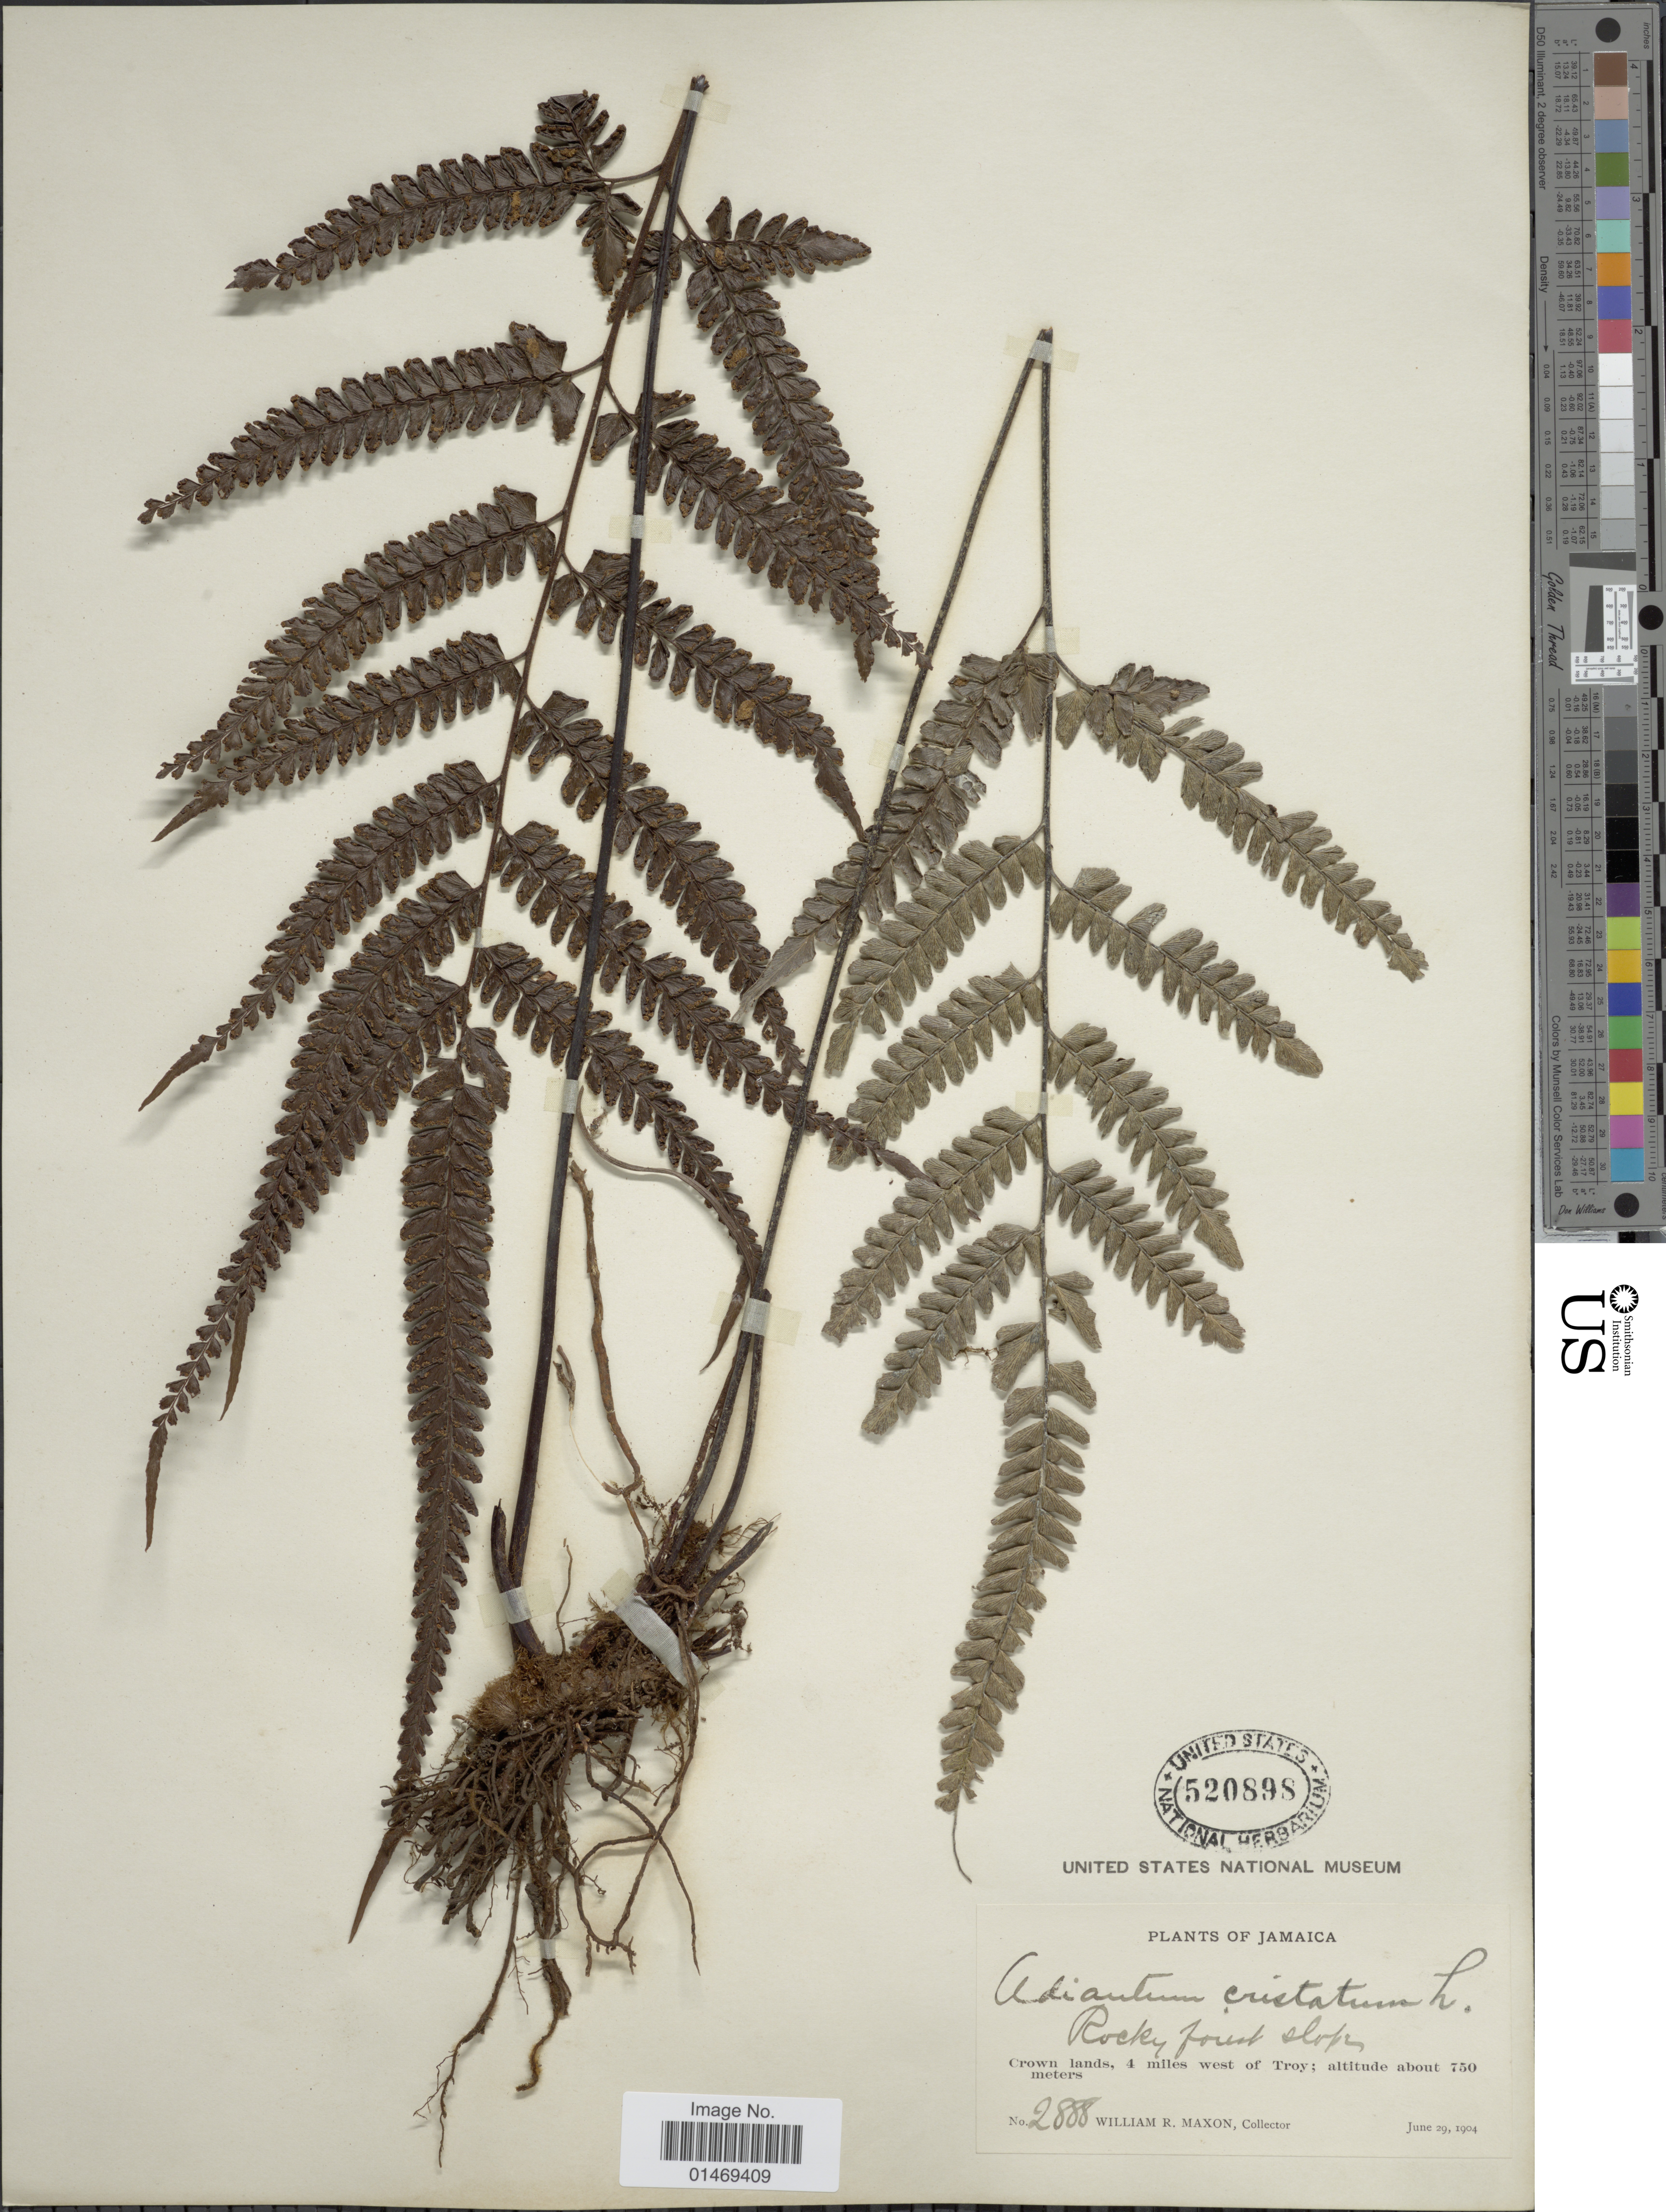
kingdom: Plantae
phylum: Tracheophyta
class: Polypodiopsida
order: Polypodiales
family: Pteridaceae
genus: Adiantum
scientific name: Adiantum pyramidale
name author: (L.) Willd.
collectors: W. R. Maxon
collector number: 2888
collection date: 1904-06-29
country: Jamaica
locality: Crown lands, 4 miles west of Troy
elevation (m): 750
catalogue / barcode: US 520898